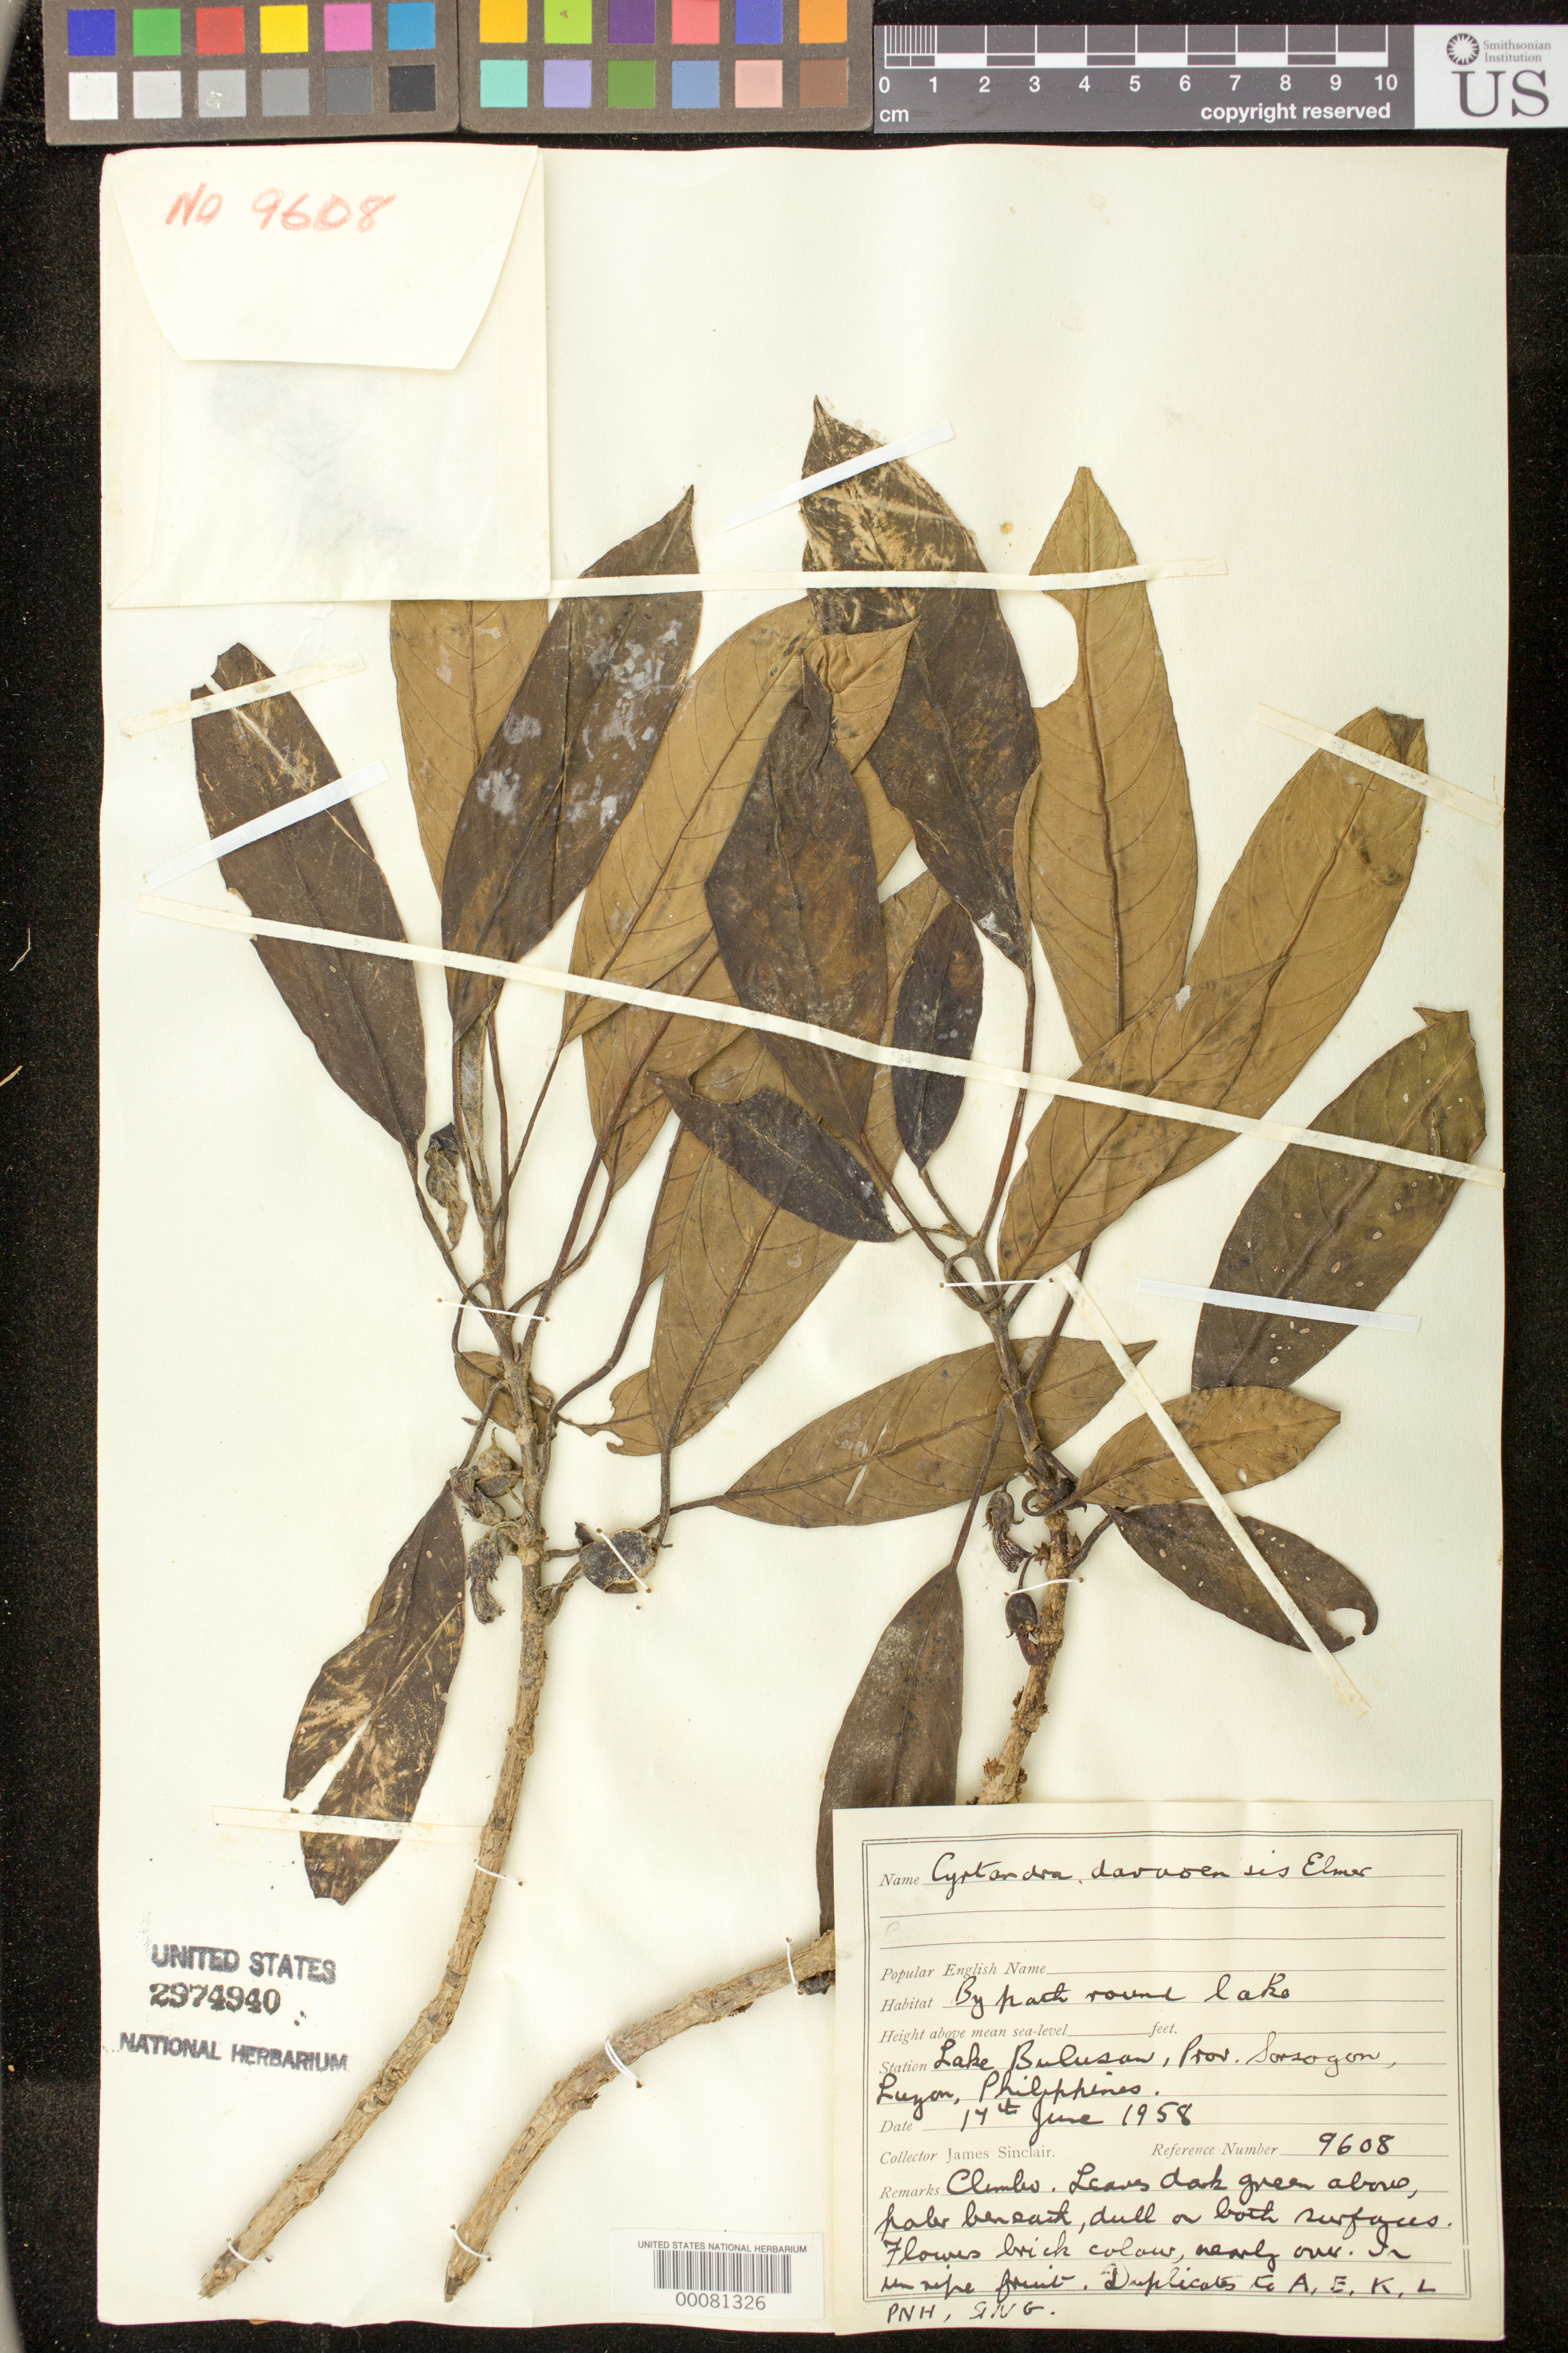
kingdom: Plantae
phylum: Tracheophyta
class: Magnoliopsida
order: Lamiales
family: Gesneriaceae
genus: Cyrtandra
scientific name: Cyrtandra davaoensis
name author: Elmer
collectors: J. Sinclair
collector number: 9608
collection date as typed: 14 Jun 1958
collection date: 1958-06-14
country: Philippines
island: Luzon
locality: Sorsogon, Lake bulusan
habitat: By path round lake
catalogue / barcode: US 2974940